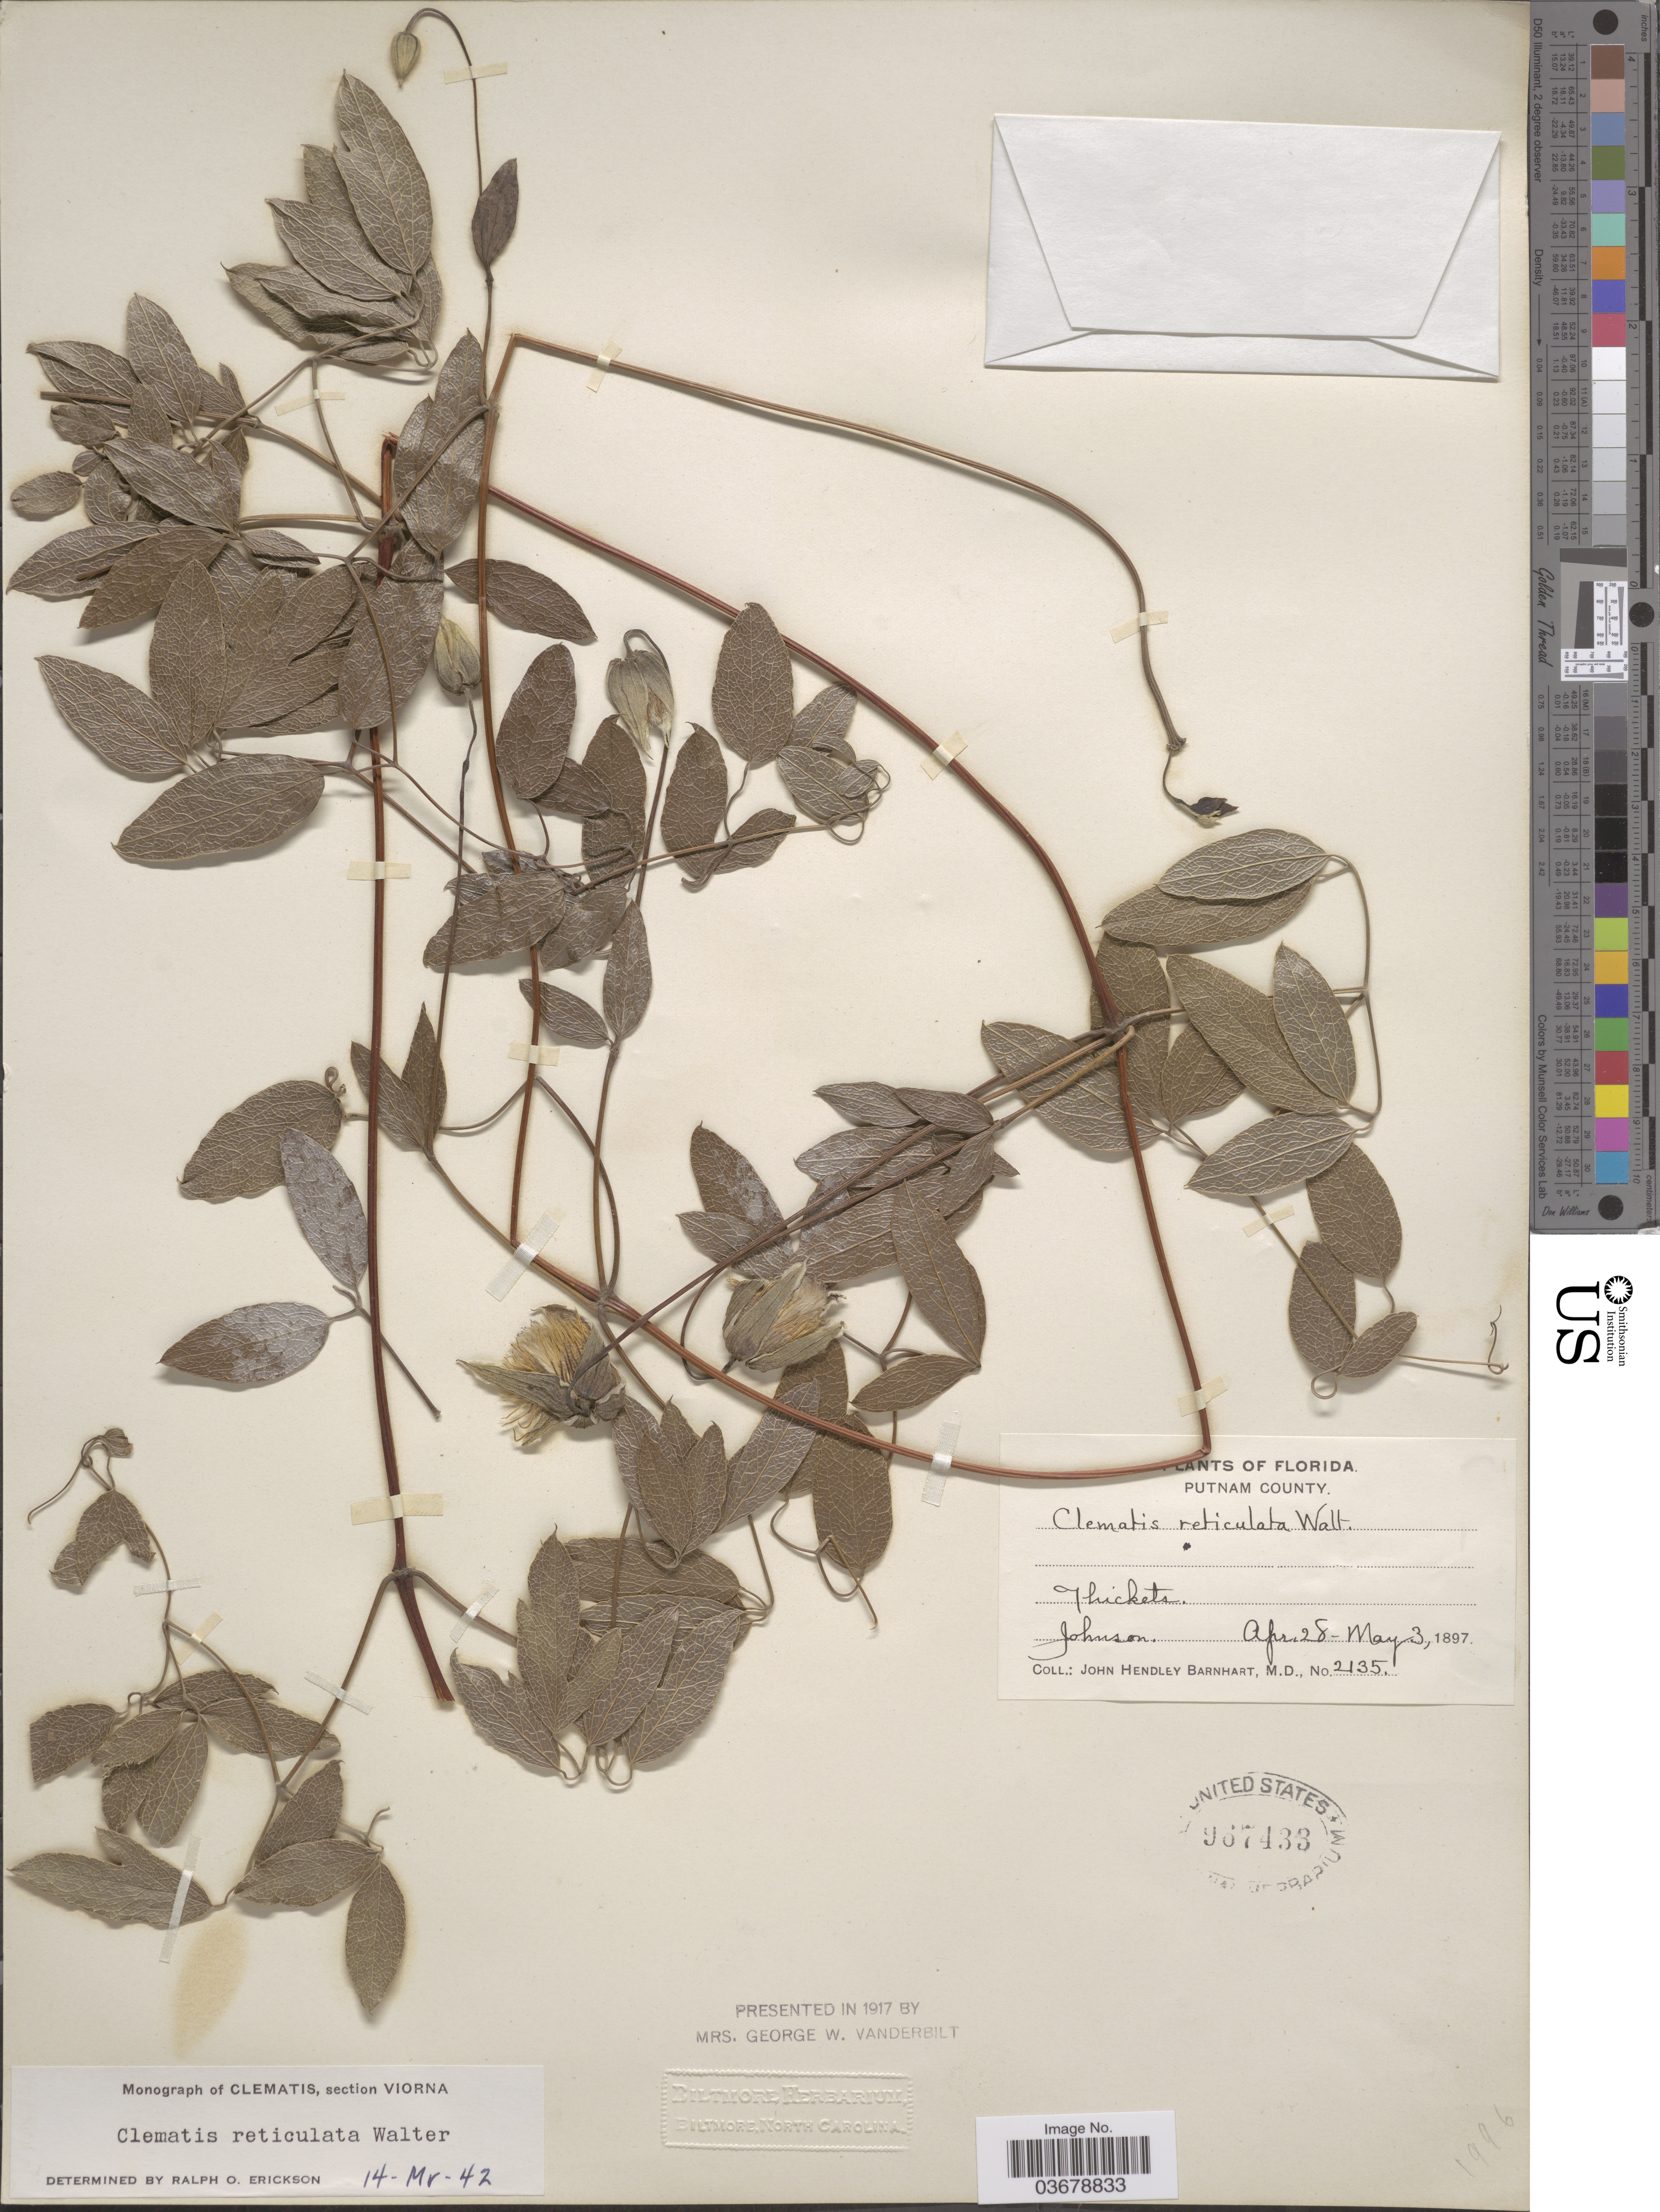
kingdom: Plantae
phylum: Tracheophyta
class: Magnoliopsida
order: Ranunculales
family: Ranunculaceae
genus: Clematis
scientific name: Clematis viorna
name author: L.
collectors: J. H. Barnhart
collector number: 2135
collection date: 1897-04-28/1897-05-03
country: United States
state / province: Florida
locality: Putnam County. Johnson.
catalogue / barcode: US 967433